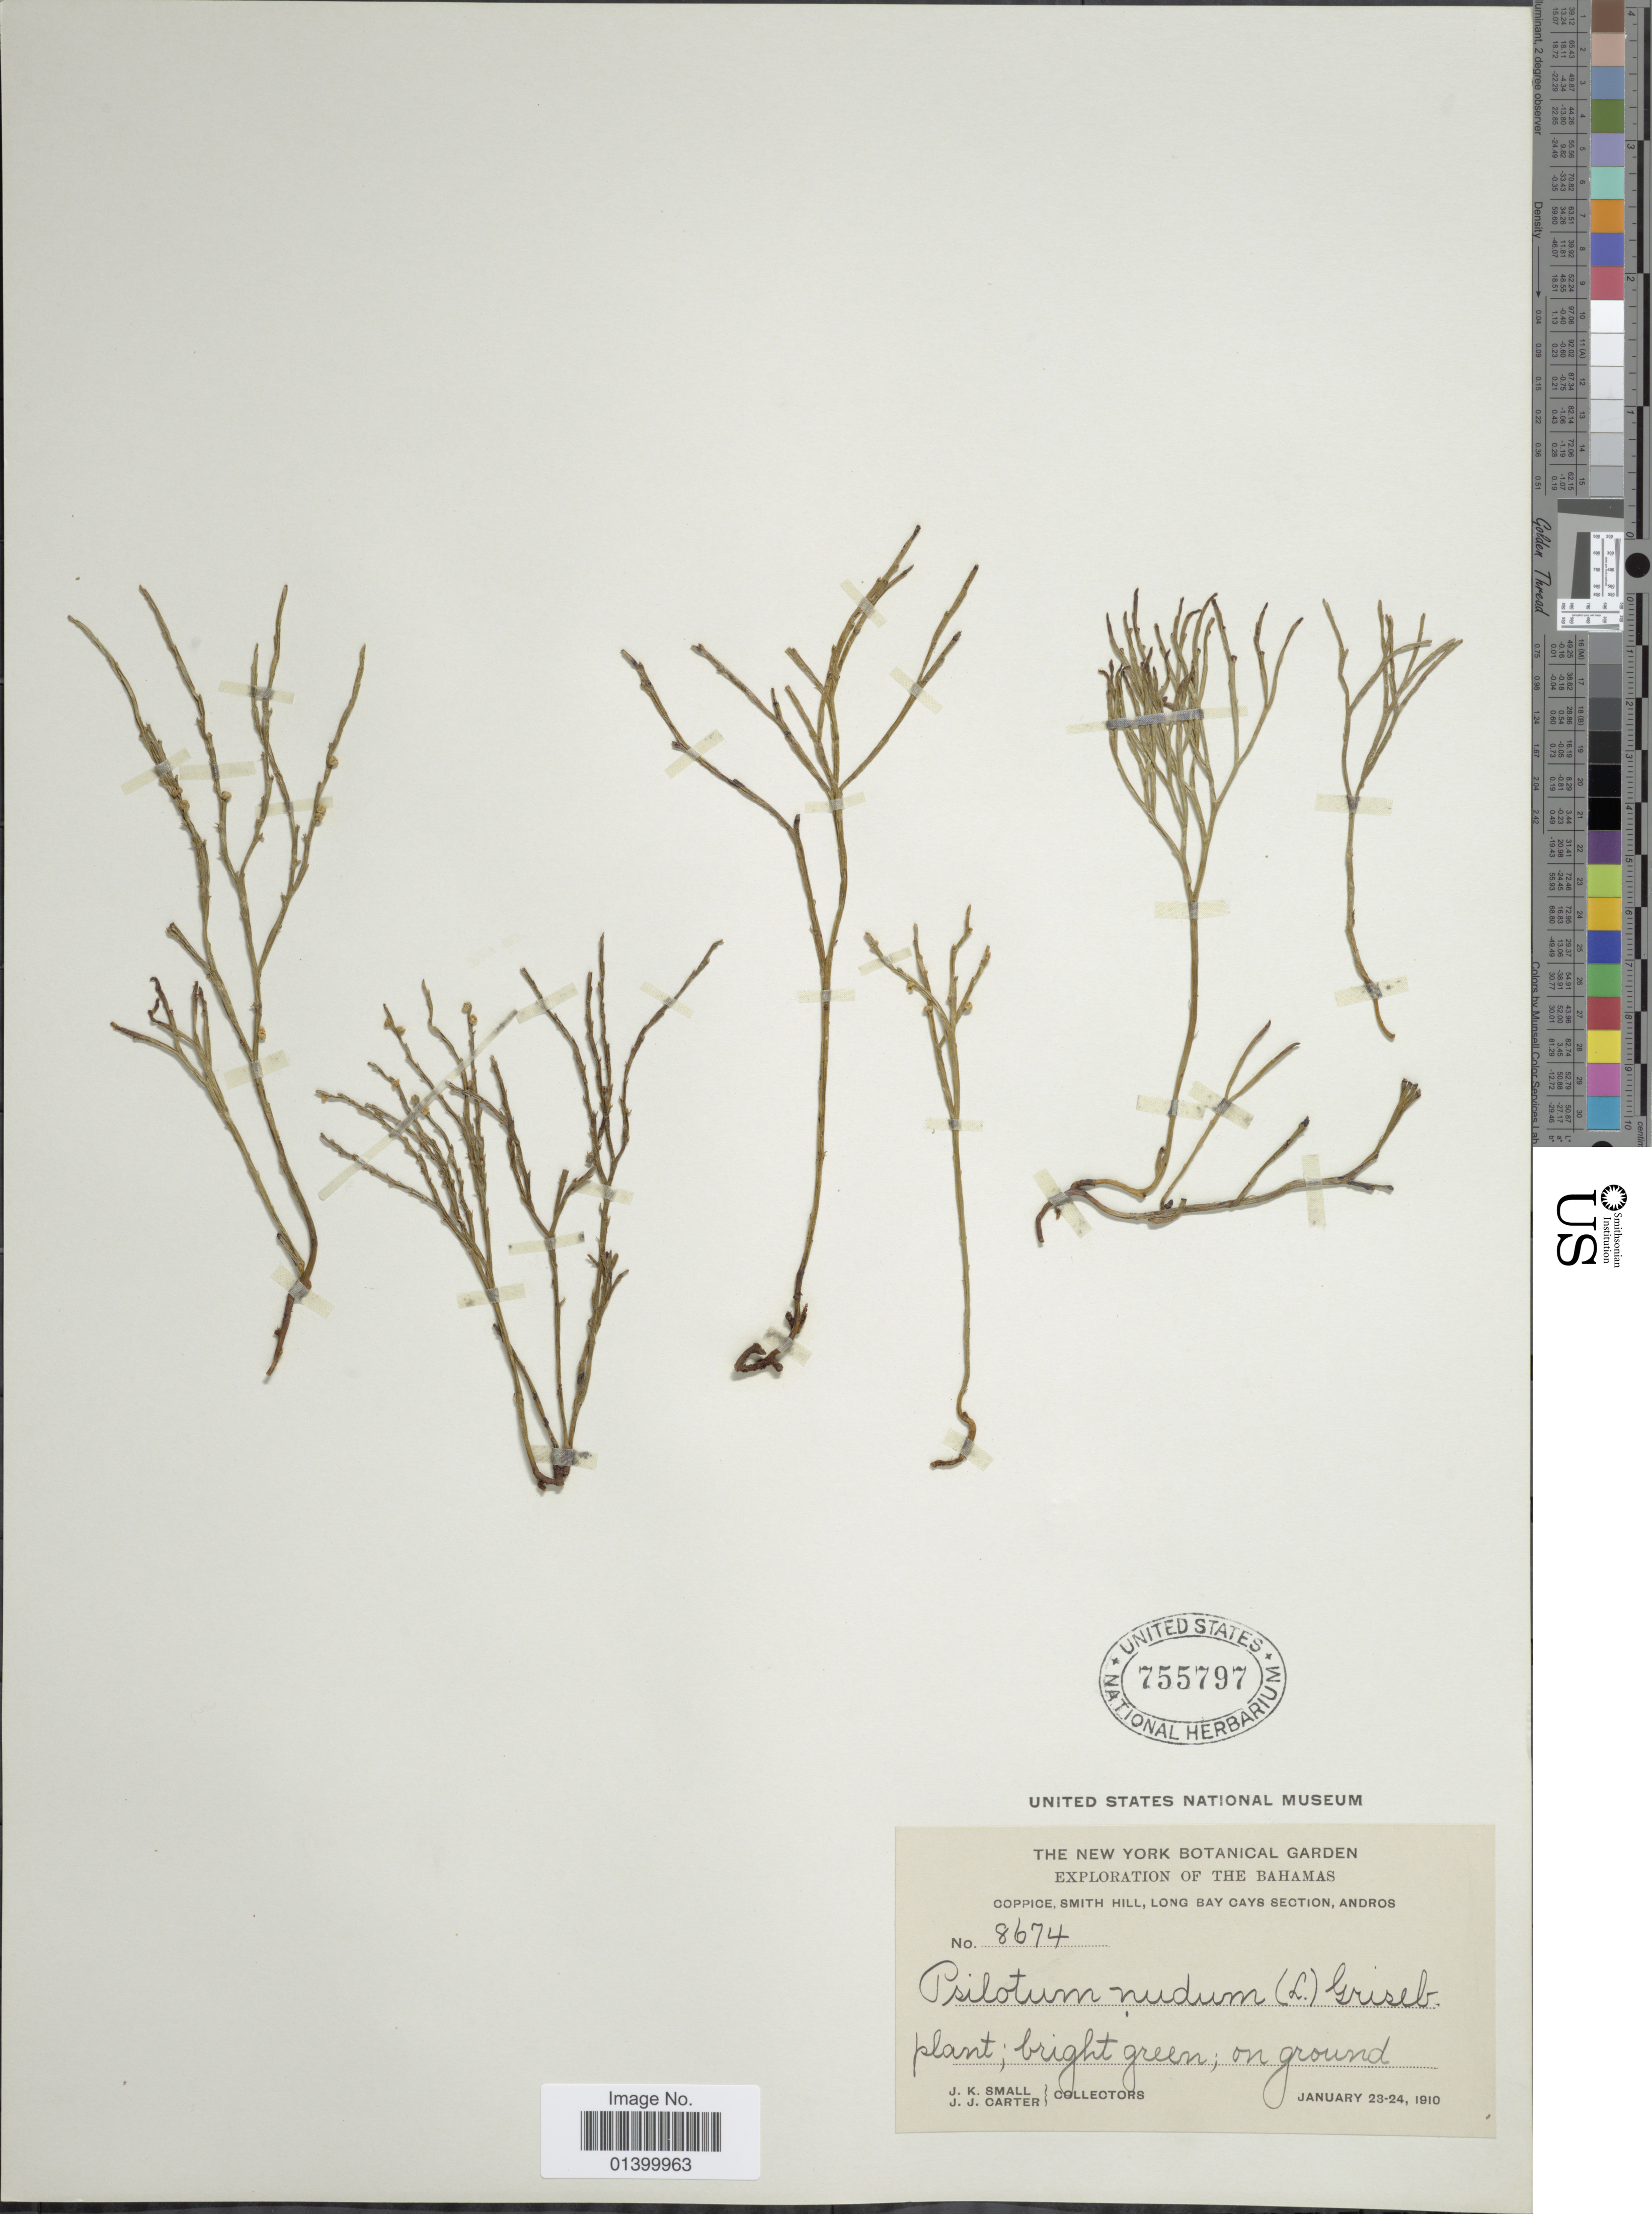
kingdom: Plantae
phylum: Tracheophyta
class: Polypodiopsida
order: Psilotales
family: Psilotaceae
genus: Psilotum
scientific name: Psilotum nudum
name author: (L.) P. Beauv.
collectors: J. K. Small & J. Carter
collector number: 8674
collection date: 1910-01-23/1910-01-24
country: Bahamas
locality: Coppice, Smith Hill, Long Bay Cays Section, Andros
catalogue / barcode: US 755797